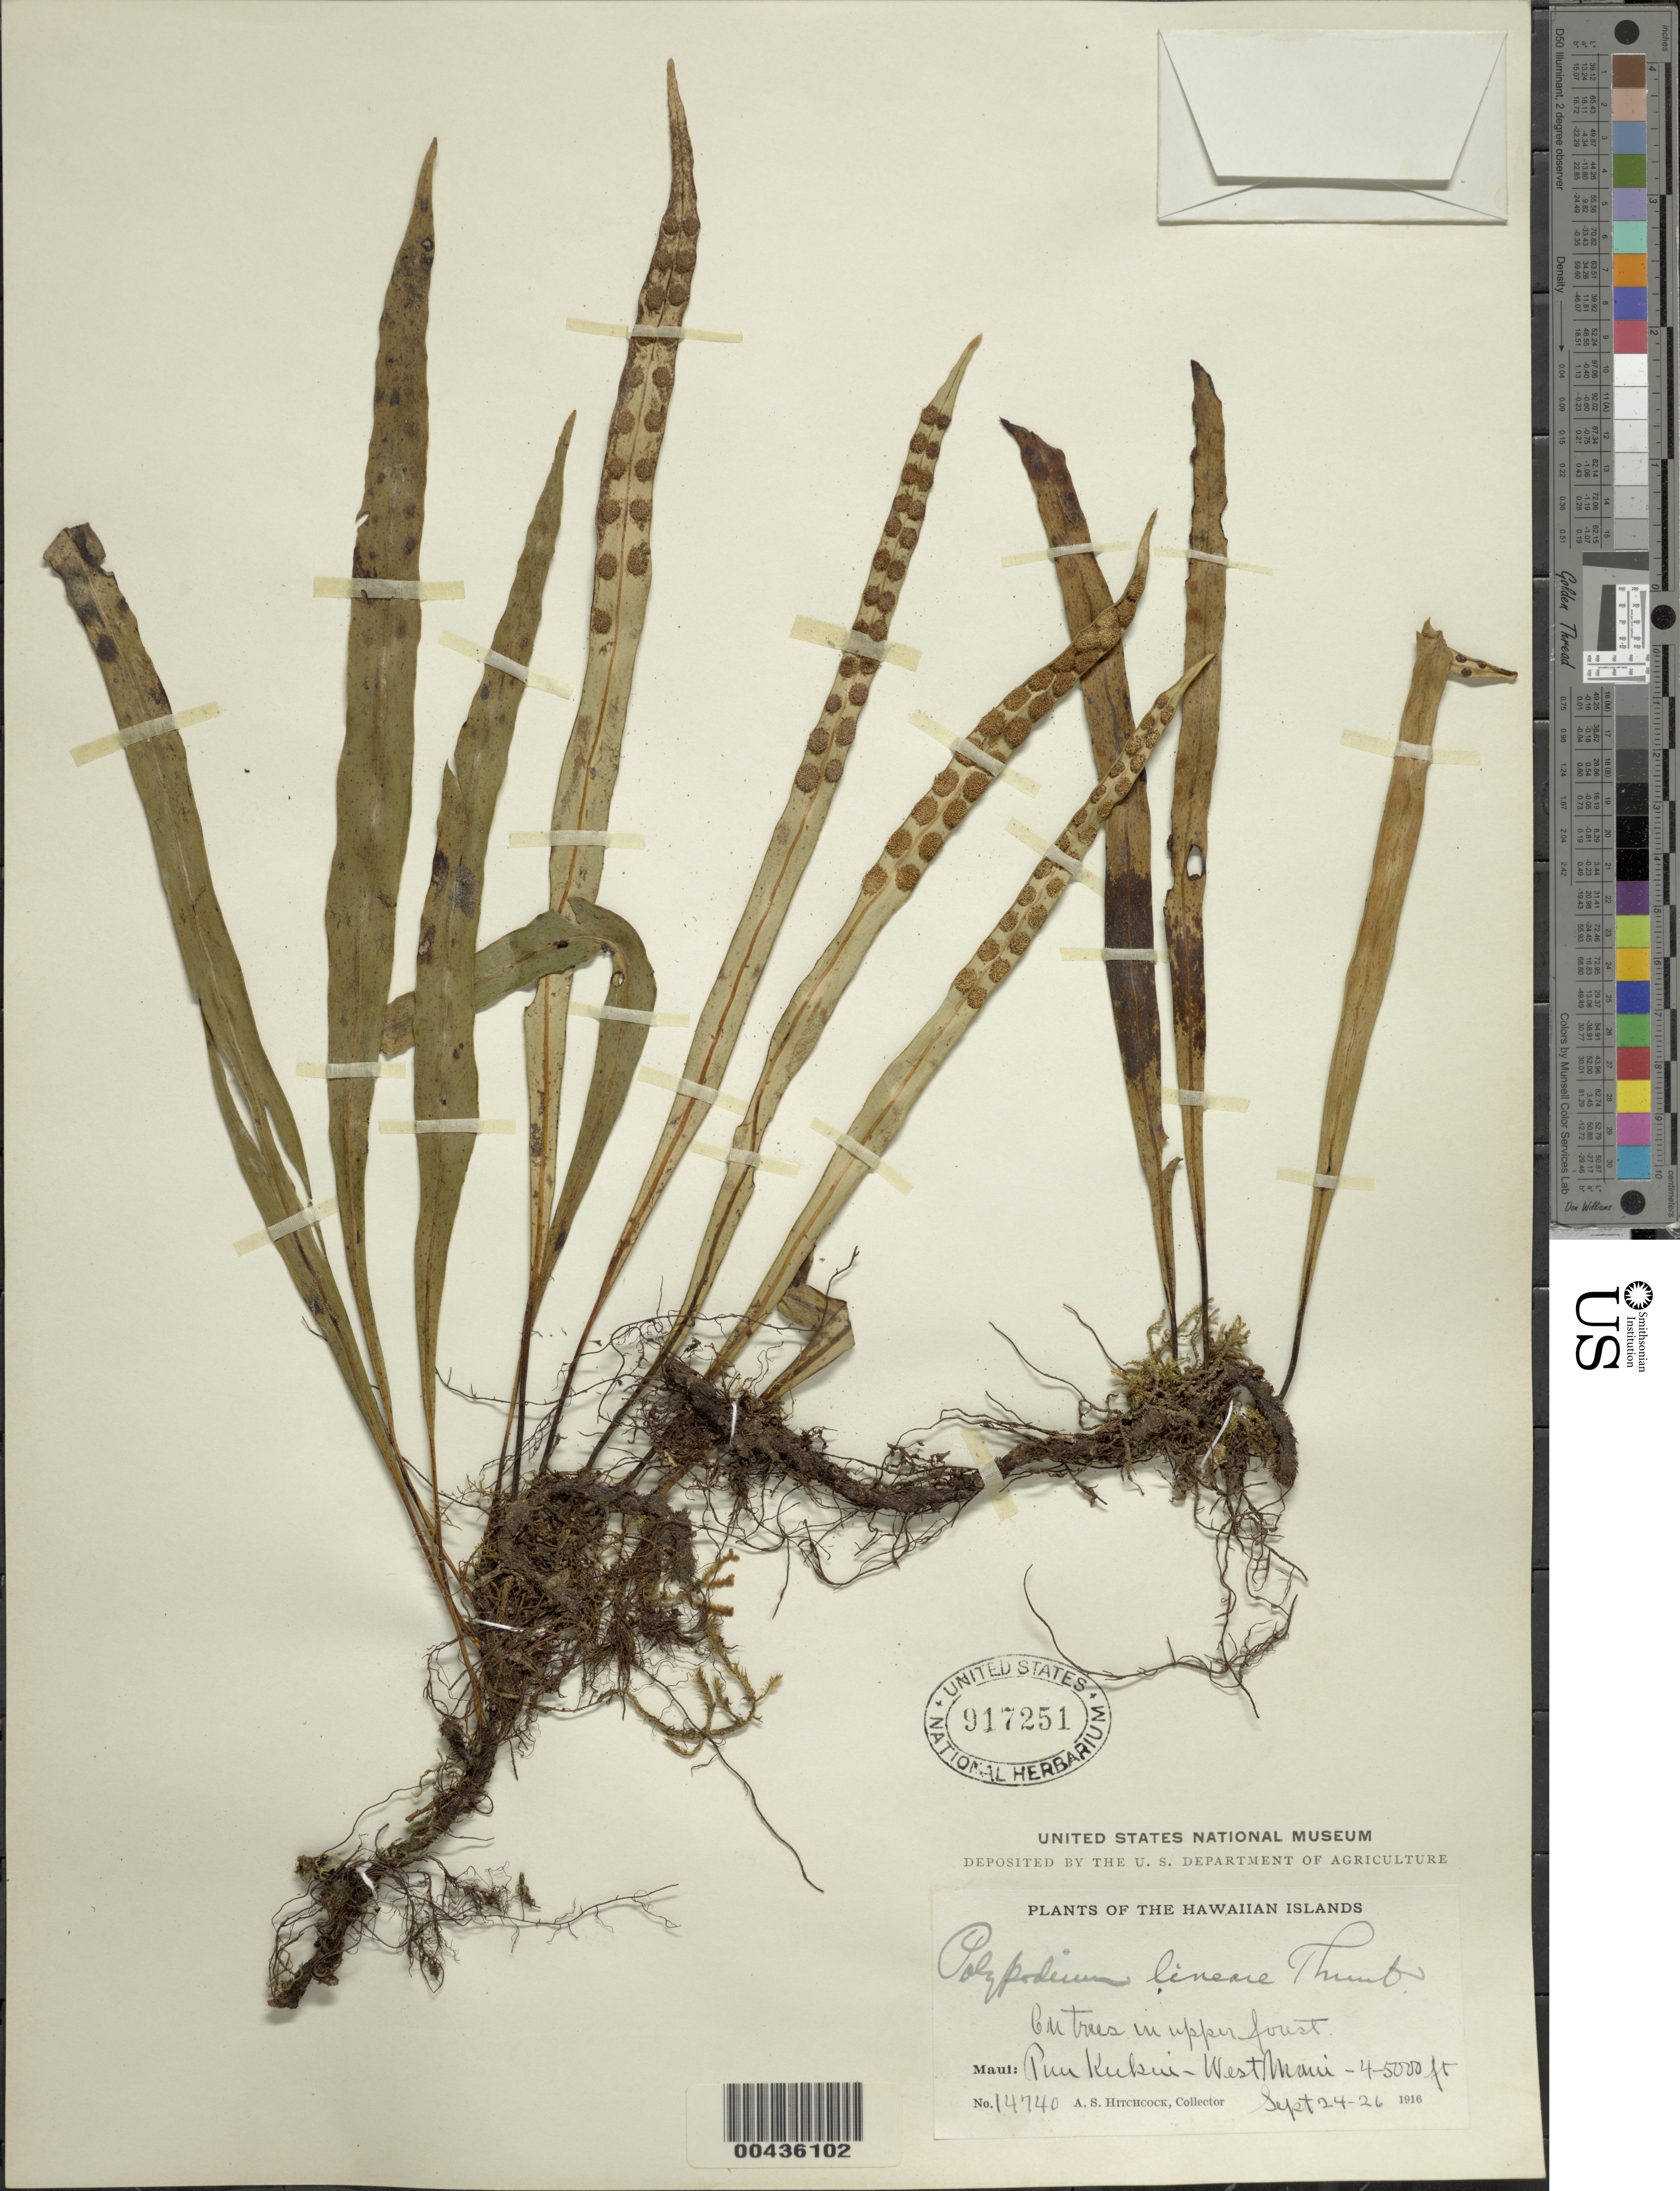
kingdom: Plantae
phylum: Tracheophyta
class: Polypodiopsida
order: Polypodiales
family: Polypodiaceae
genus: Lepisorus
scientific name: Lepisorus thunbergianus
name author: (Kaulf.) Ching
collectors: A. S. Hitchcock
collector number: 14740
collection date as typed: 24 Sep 1916 to 26 Sep 1916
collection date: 1916-09-24/1916-09-26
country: United States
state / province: Hawaii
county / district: Maui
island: Maui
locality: Puu Kukui-W Maui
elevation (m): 1219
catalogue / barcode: US 917251